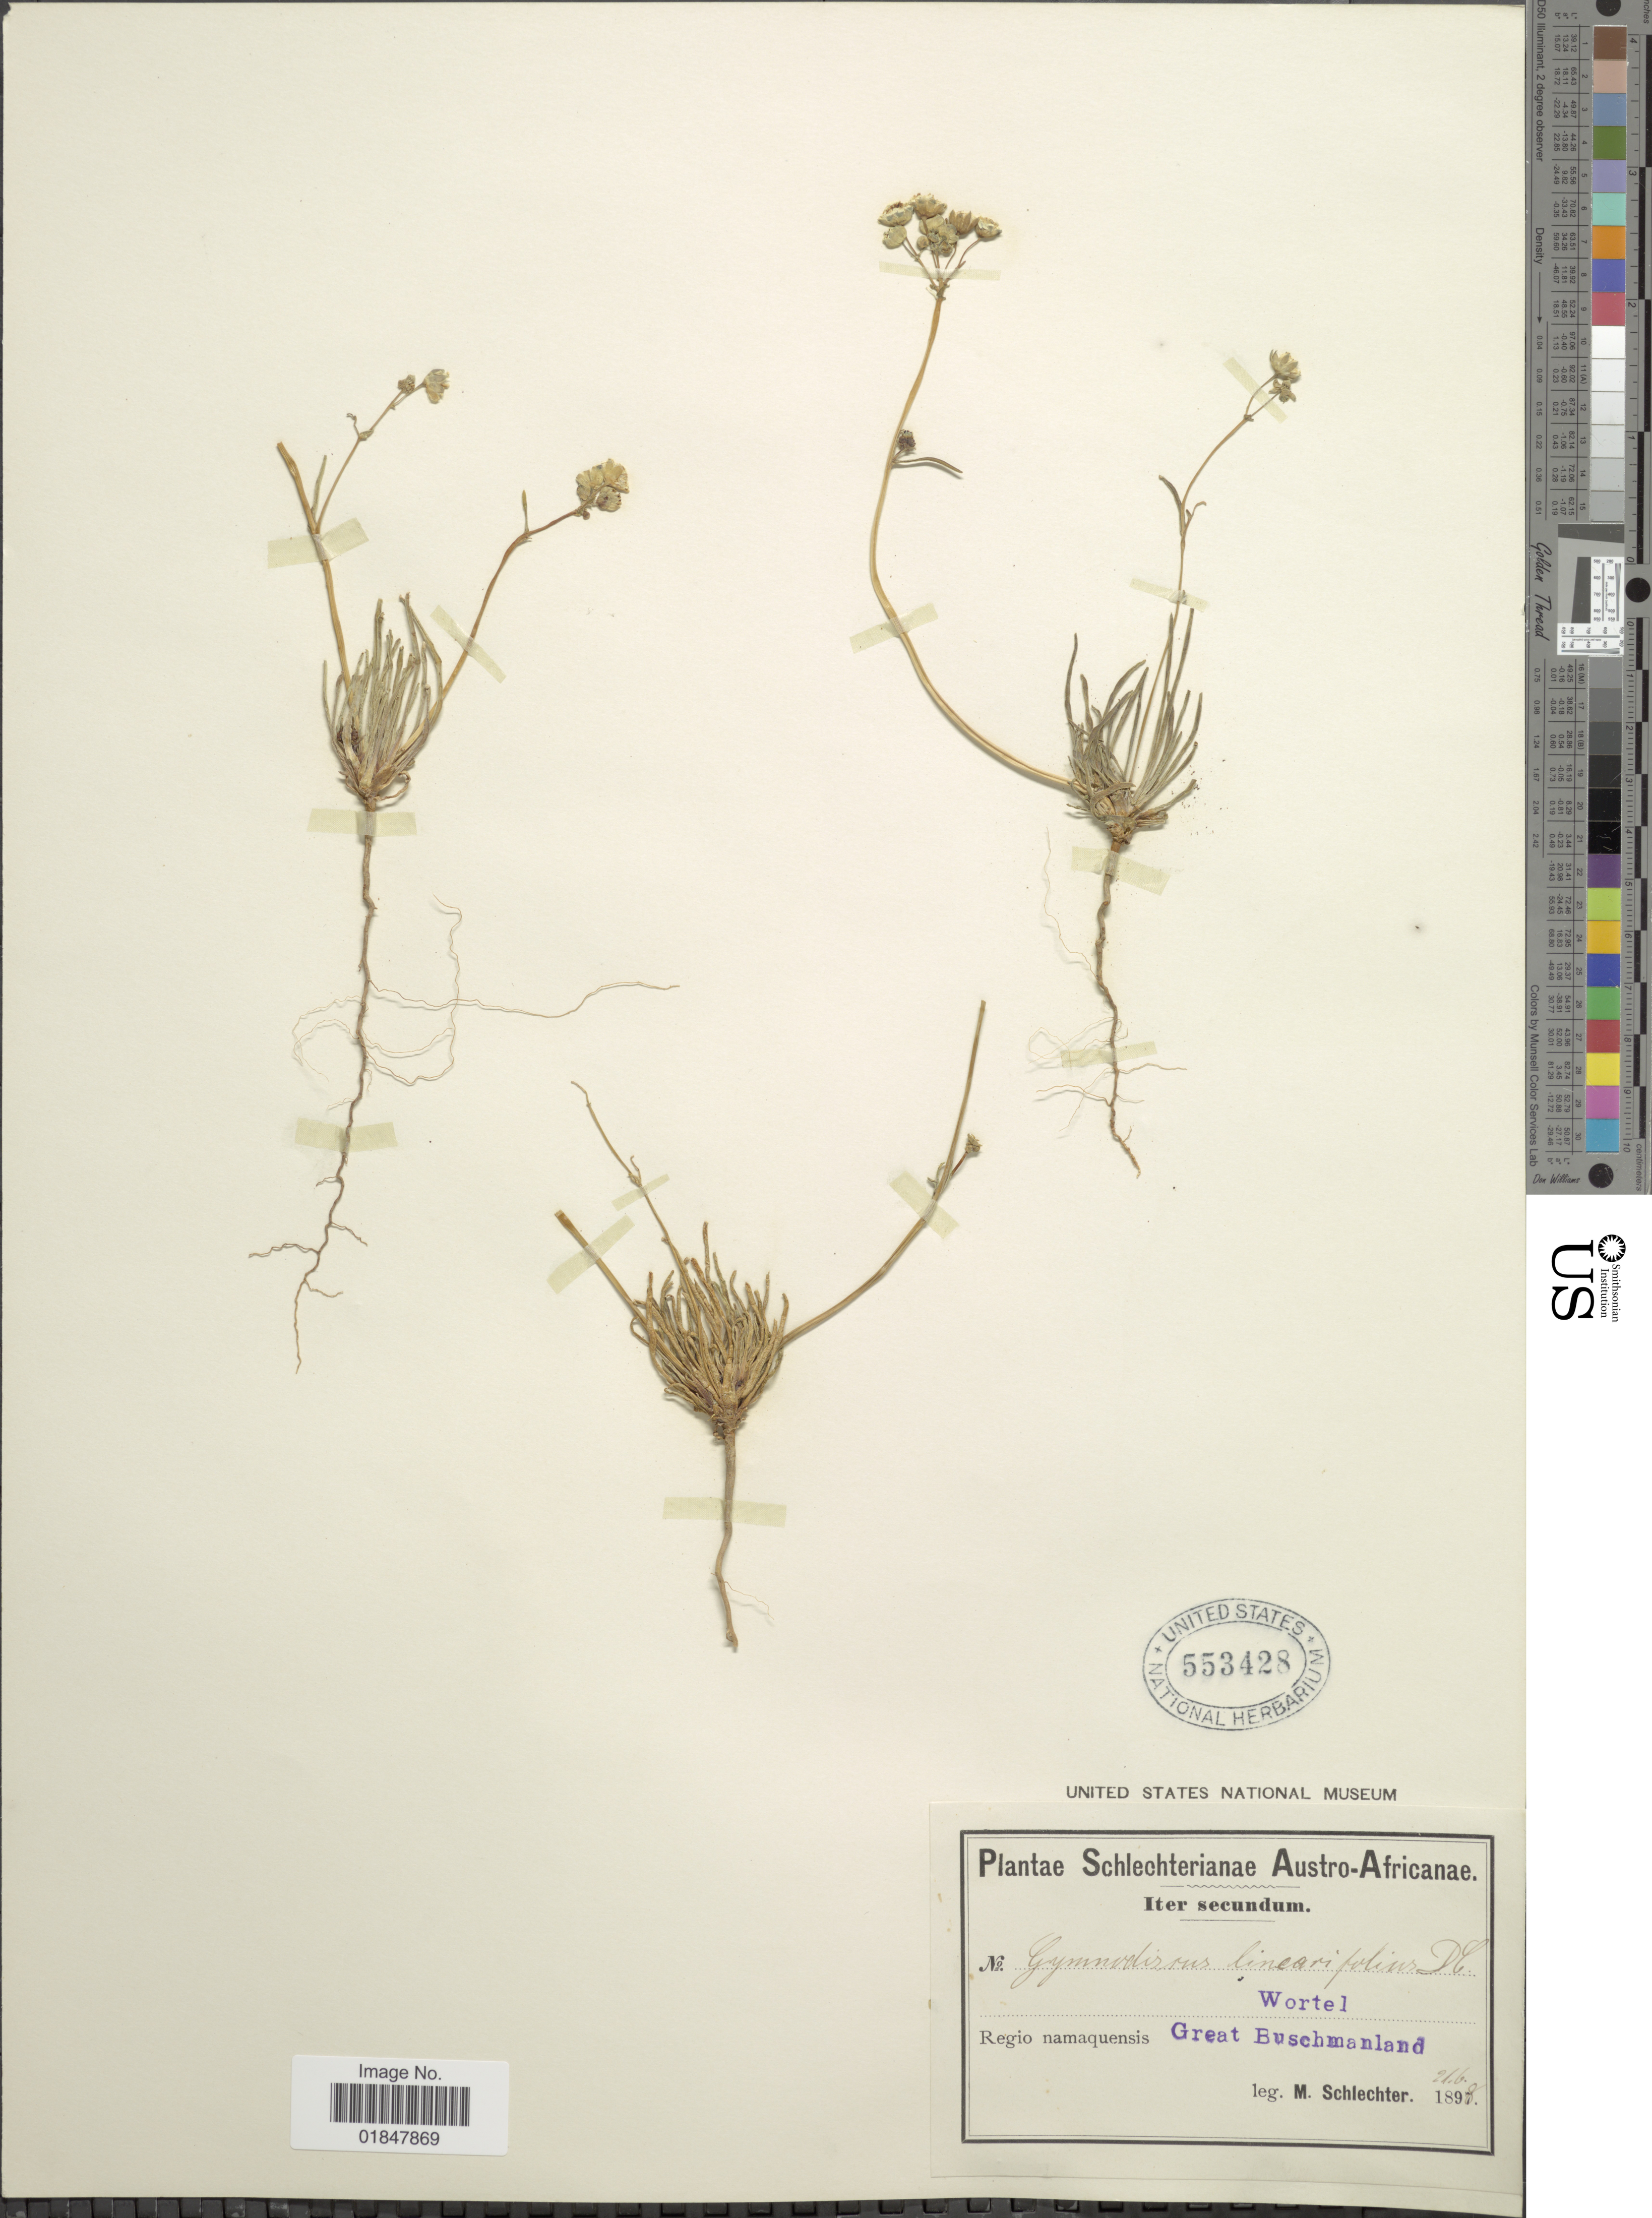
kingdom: Plantae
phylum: Tracheophyta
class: Magnoliopsida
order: Asterales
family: Asteraceae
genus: Gymnodiscus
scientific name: Gymnodiscus linearifolius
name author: DC.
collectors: Schlechter, --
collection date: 1898-06-21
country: South Africa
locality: Austro-Africanae, Regio namaquensis, Wortel, Great Buschmanland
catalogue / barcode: US 553428